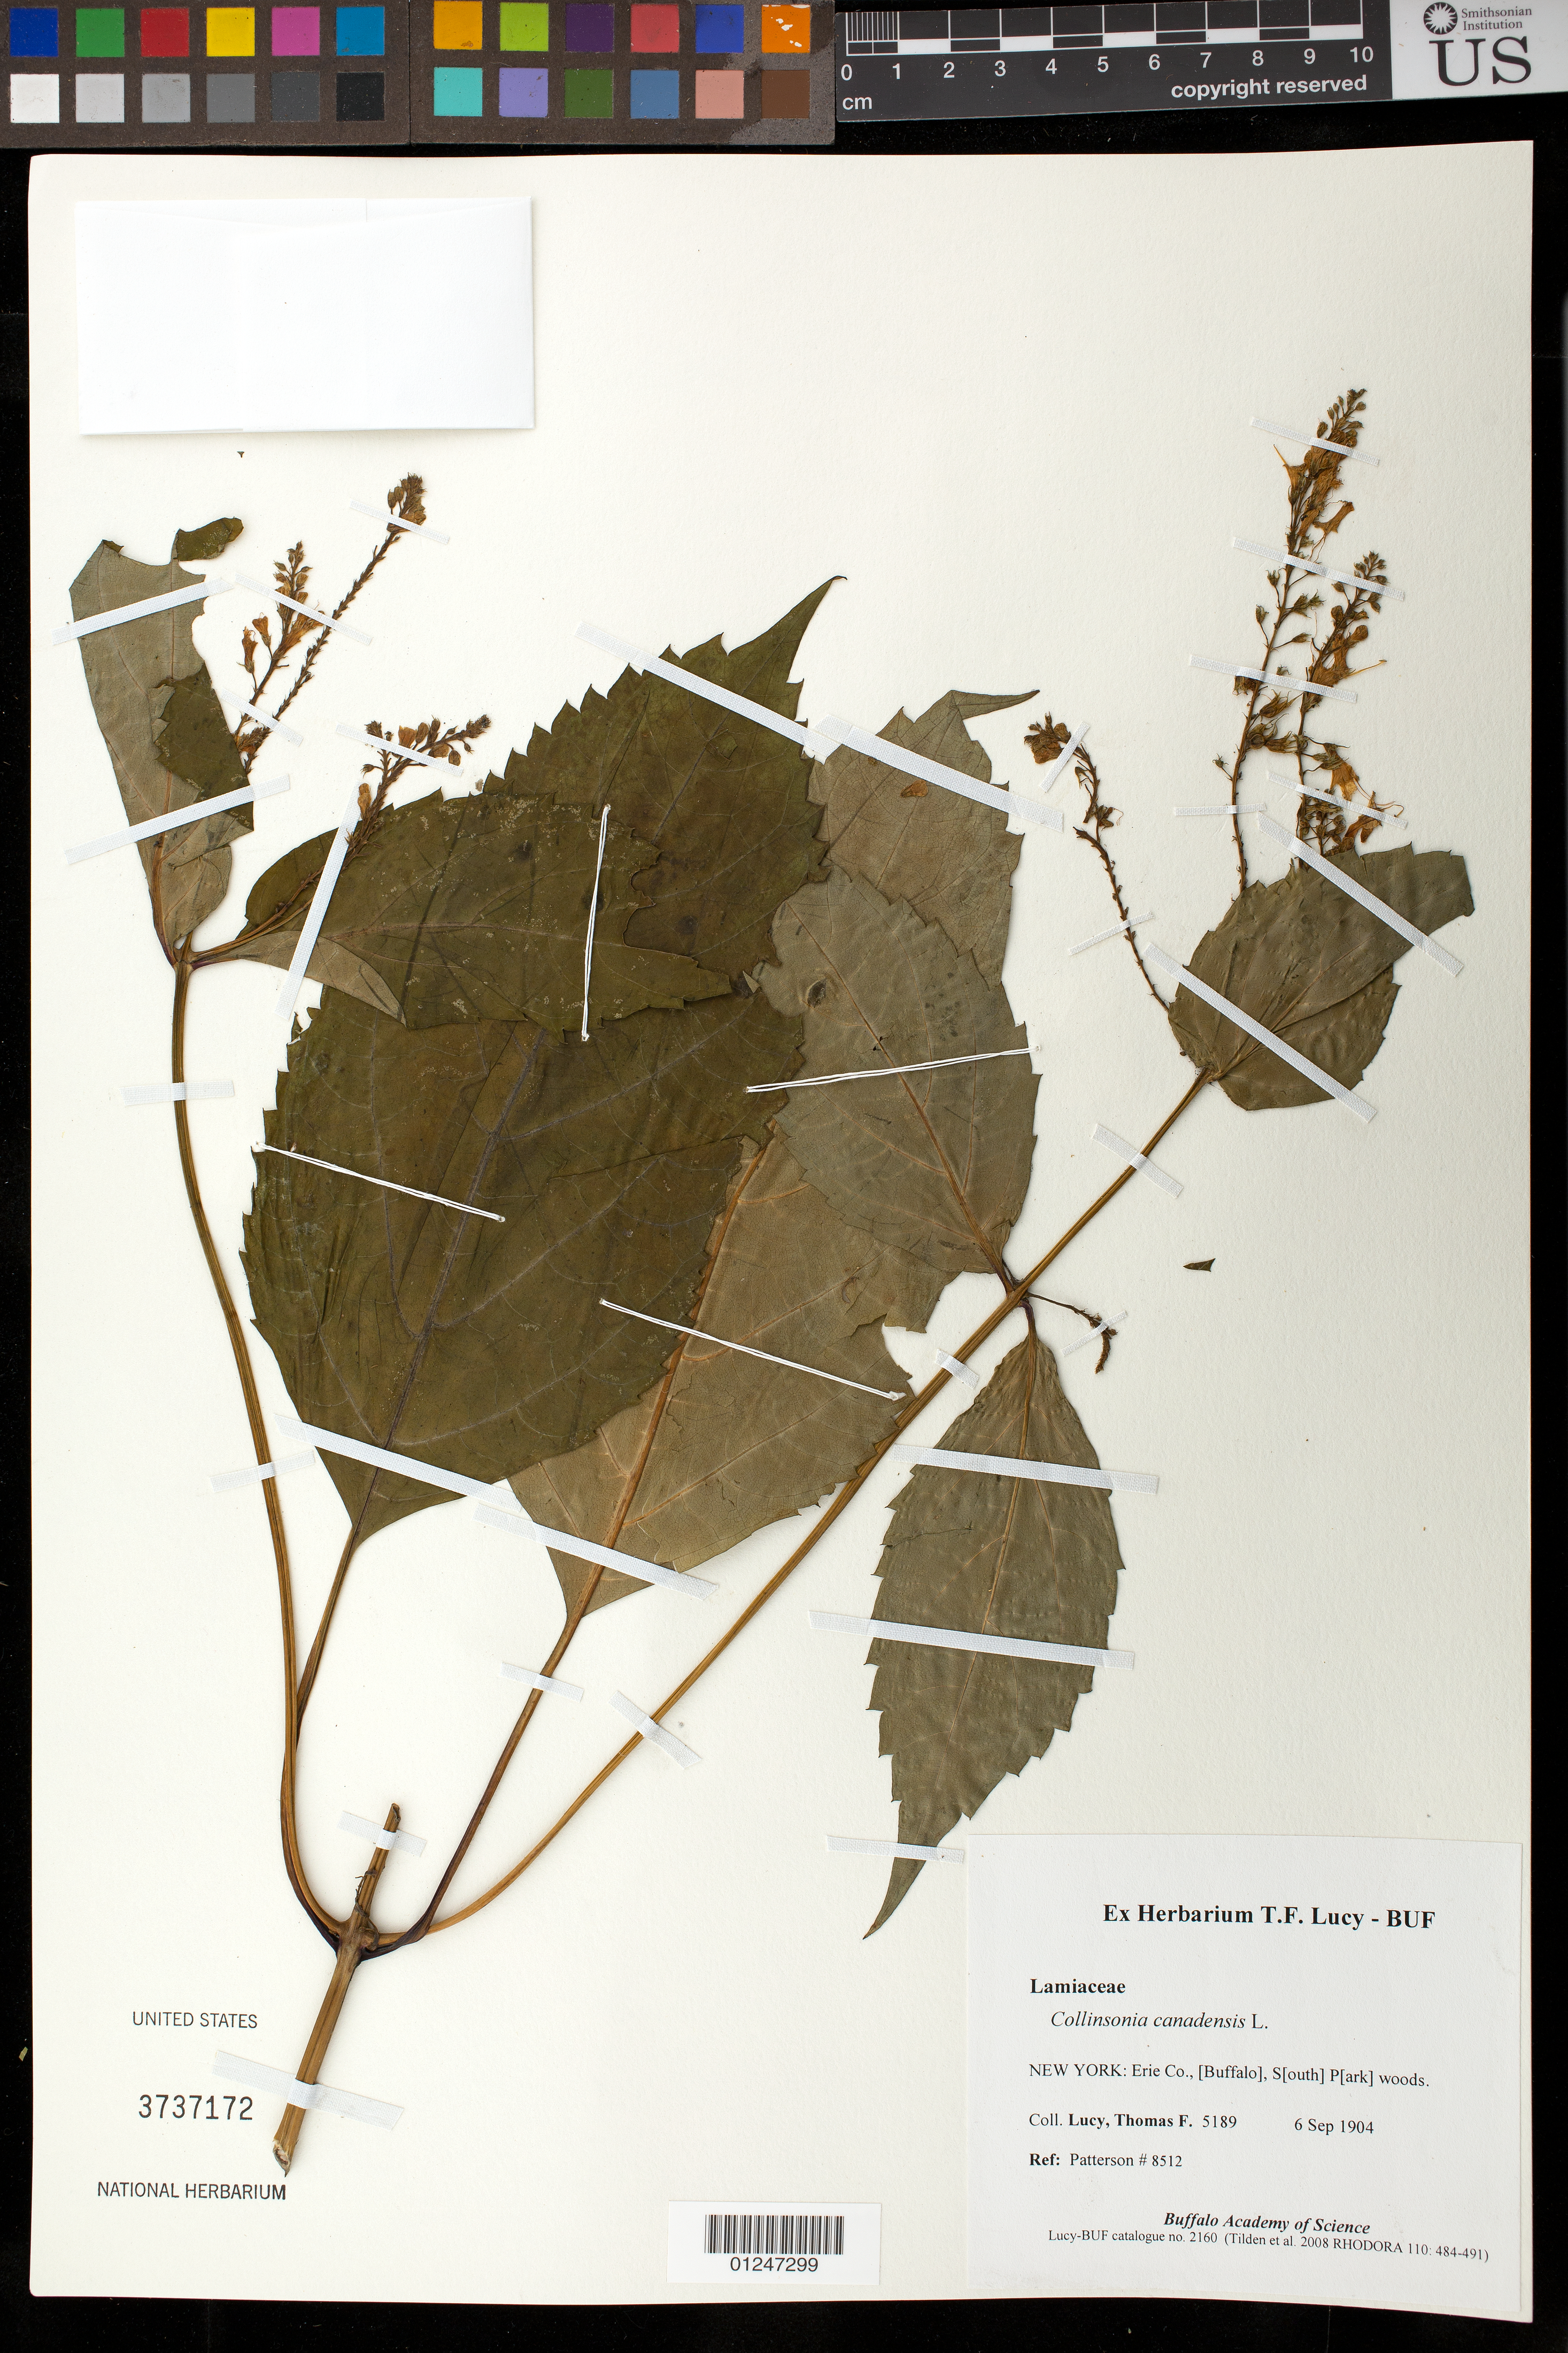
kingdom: Plantae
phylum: Tracheophyta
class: Magnoliopsida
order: Lamiales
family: Lamiaceae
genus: Collinsonia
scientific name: Collinsonia canadensis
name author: L.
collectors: T. Lucy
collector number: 5189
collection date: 1904-09-06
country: United States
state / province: New York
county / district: Erie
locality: Buffalo, South Park woods.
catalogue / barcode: US 3737172